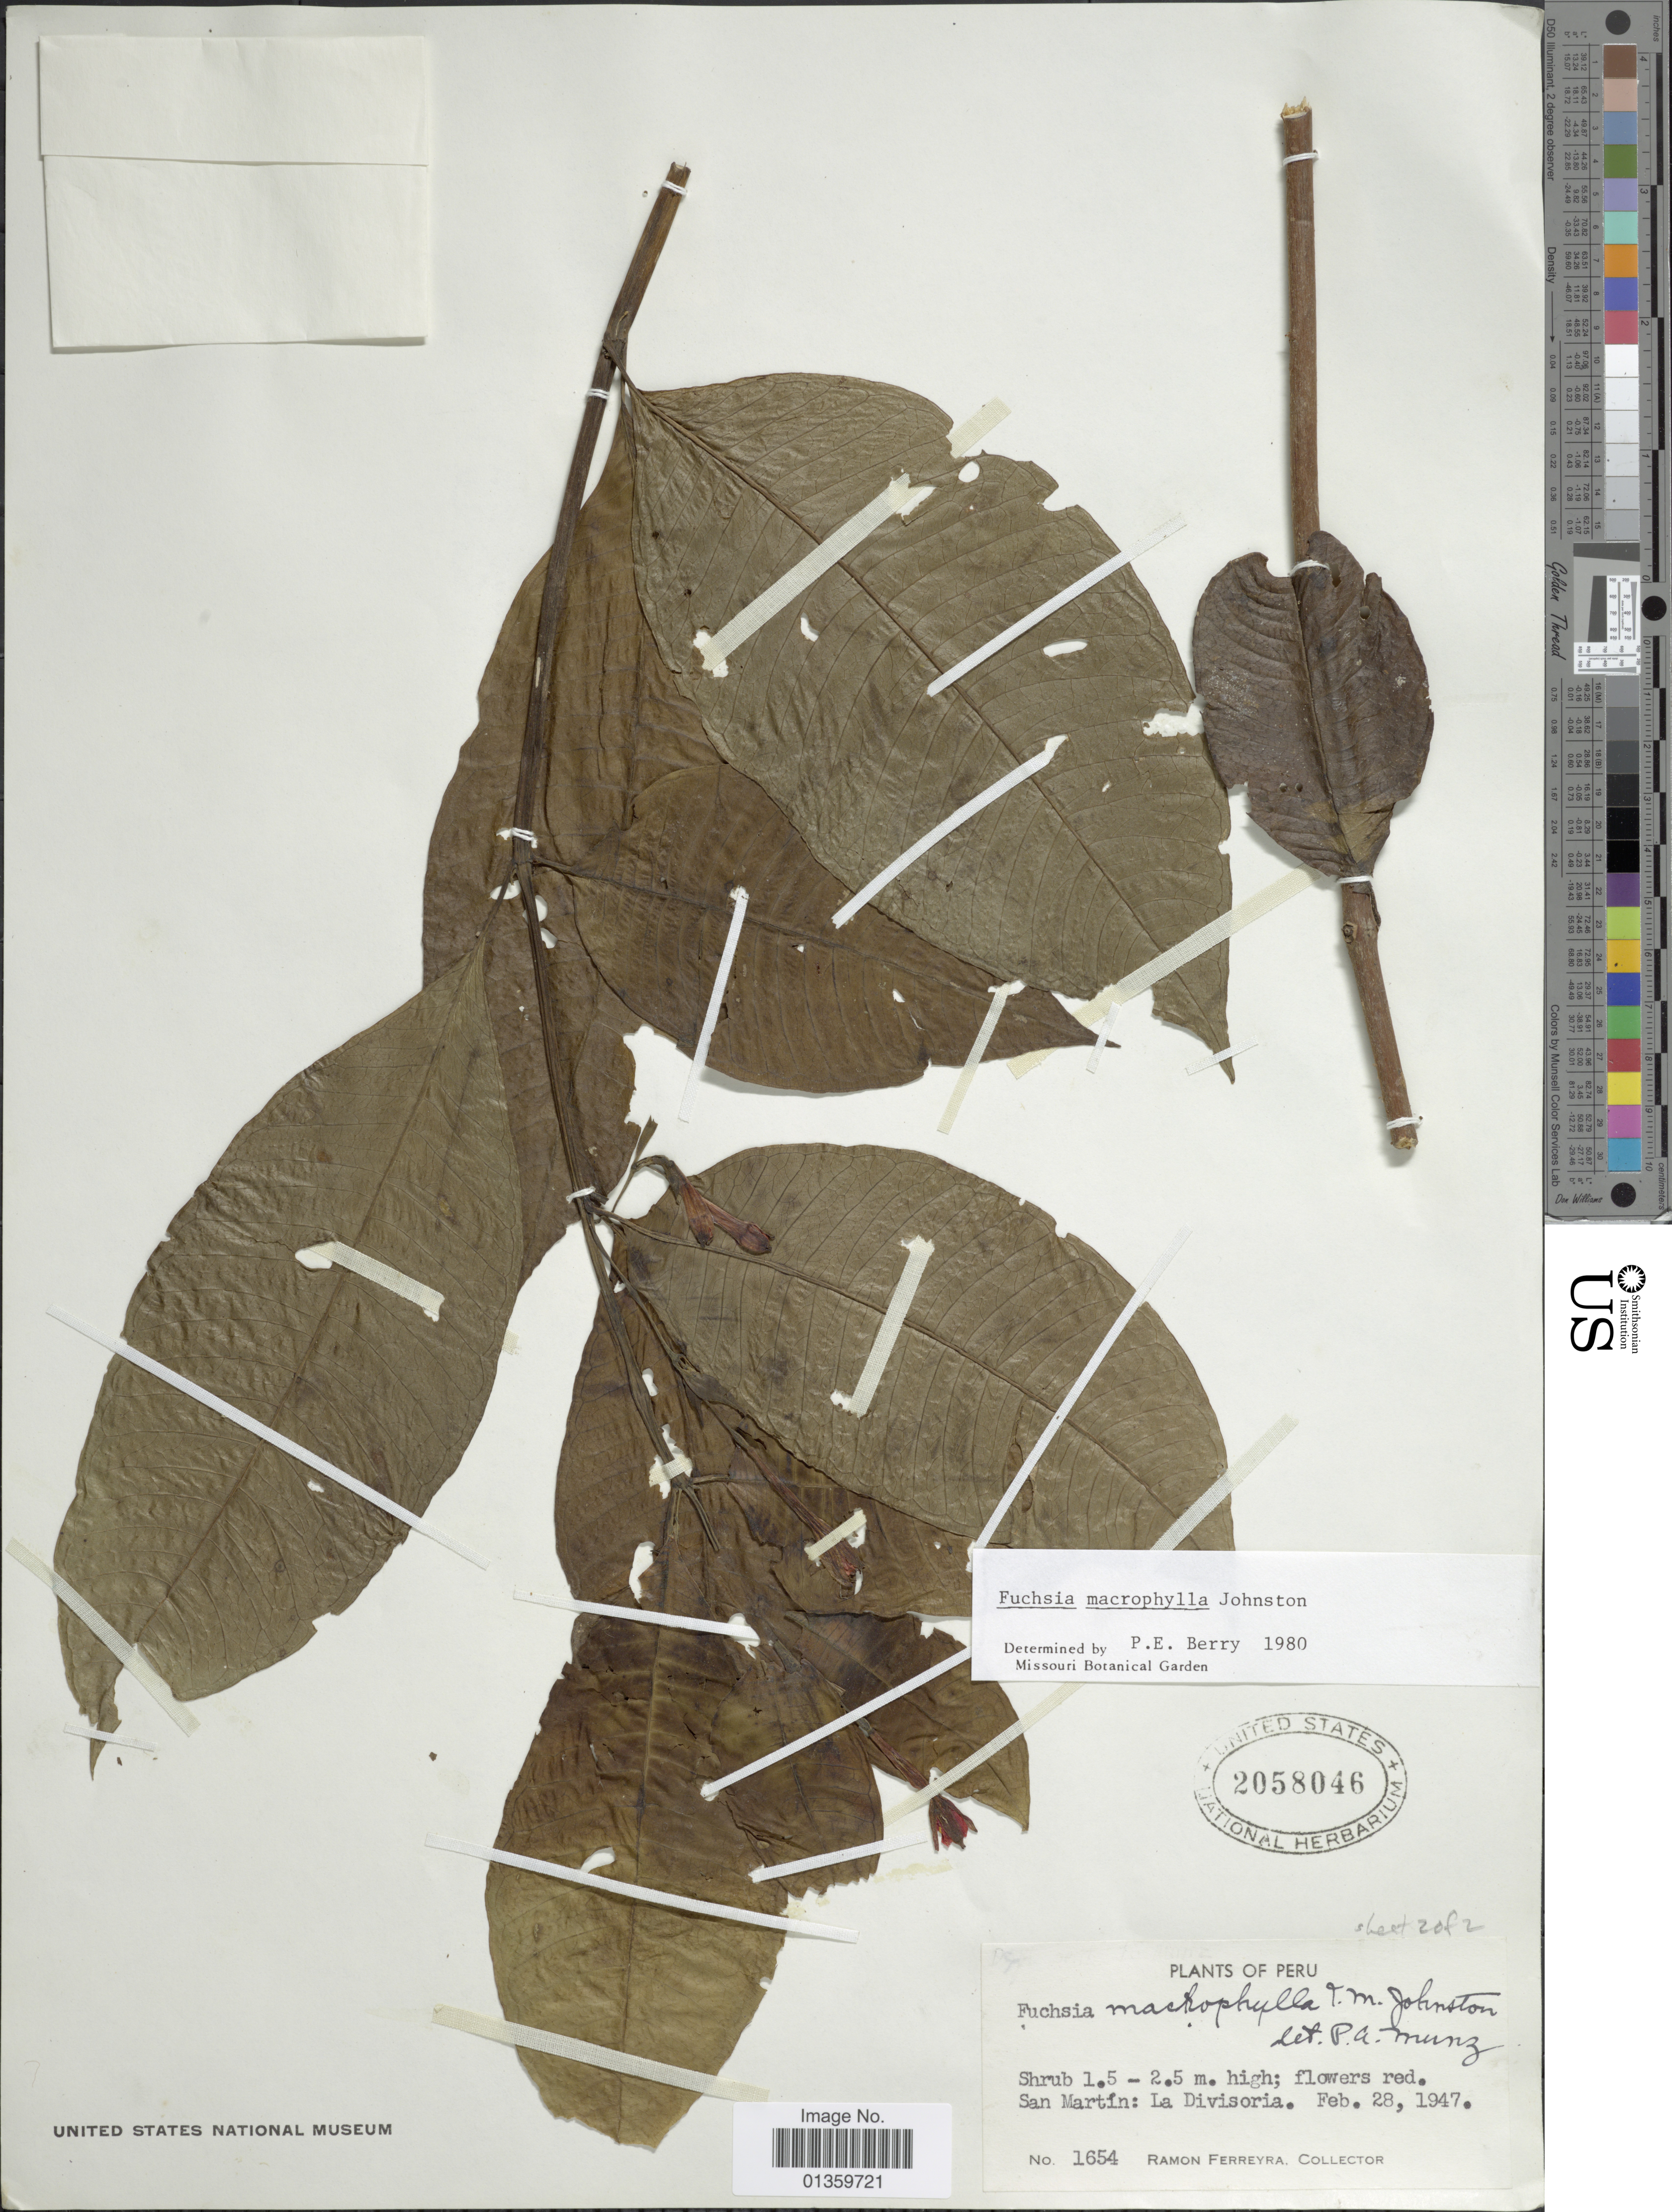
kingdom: Plantae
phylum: Tracheophyta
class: Magnoliopsida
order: Myrtales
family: Onagraceae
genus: Fuchsia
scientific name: Fuchsia macrophylla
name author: I.M. Johnst.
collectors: R. A. Ferreyra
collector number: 1654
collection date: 1947-02-28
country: Peru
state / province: San Martín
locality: La Divisoria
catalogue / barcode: US 2058046